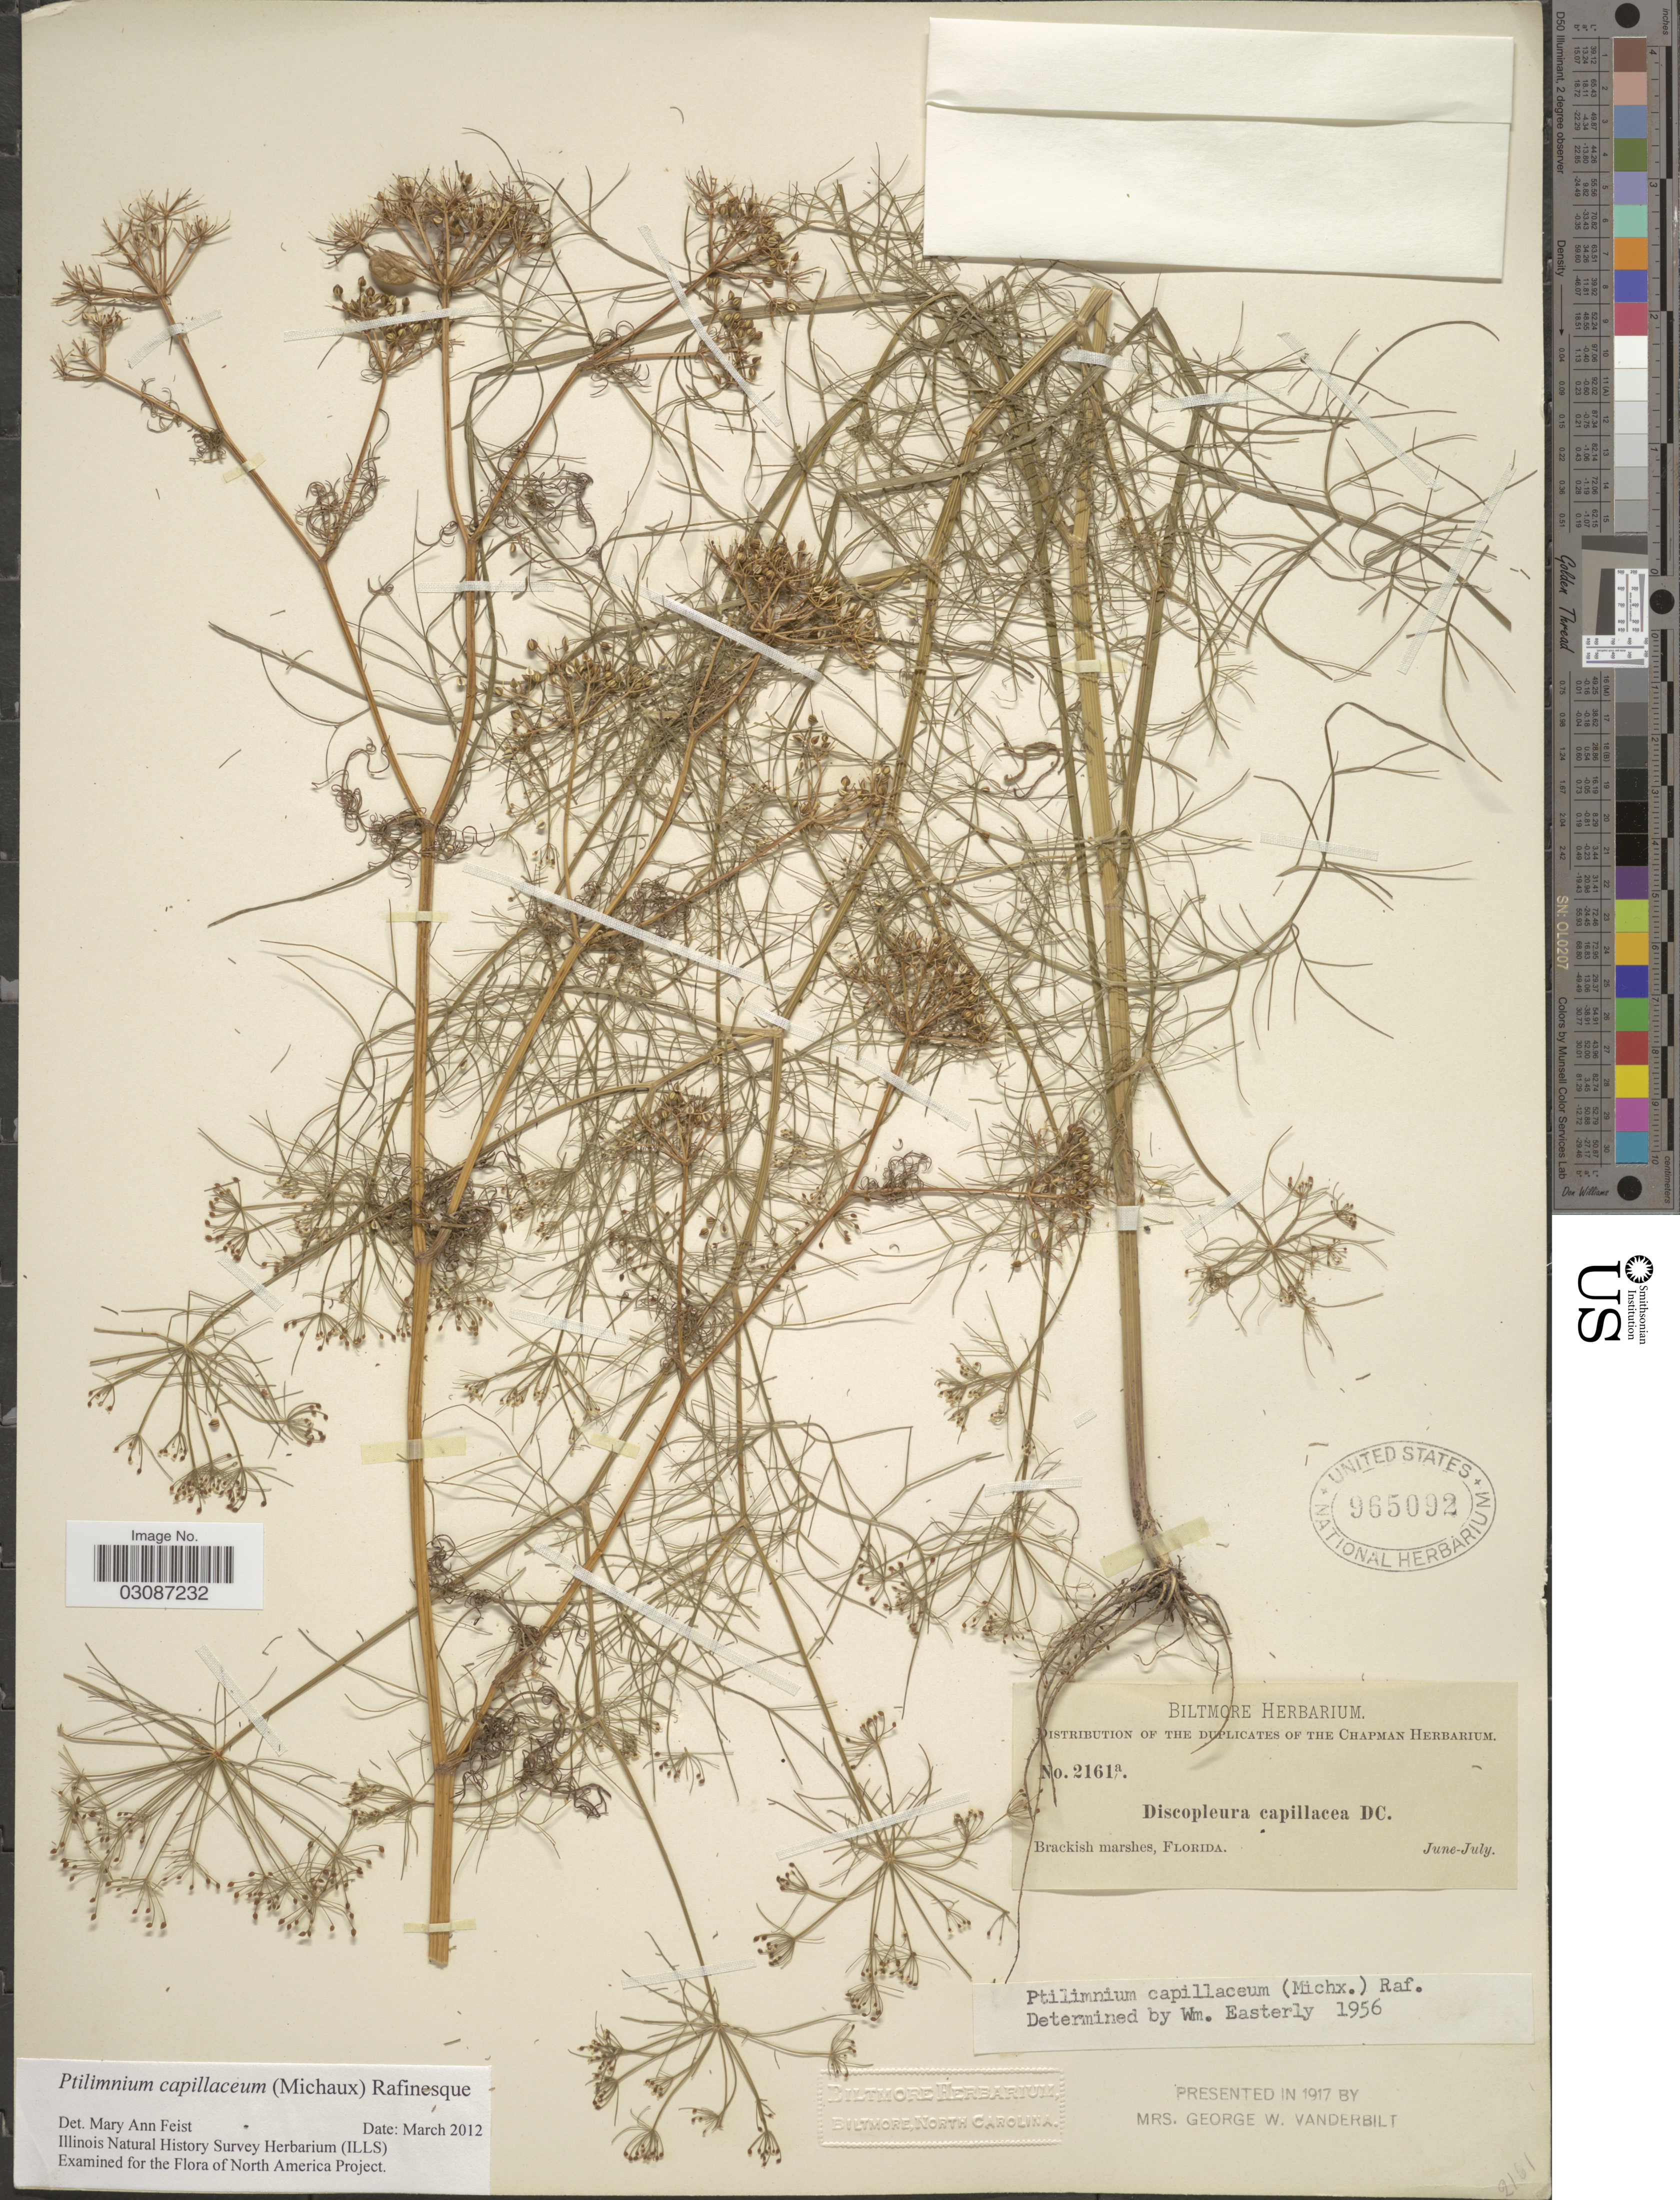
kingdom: Plantae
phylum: Tracheophyta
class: Magnoliopsida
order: Apiales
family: Apiaceae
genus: Ptilimnium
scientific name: Ptilimnium capillaceum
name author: (Michx.) Raf.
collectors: ex herb. Biltmore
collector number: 2161a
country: United States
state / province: Florida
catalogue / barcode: US 965092